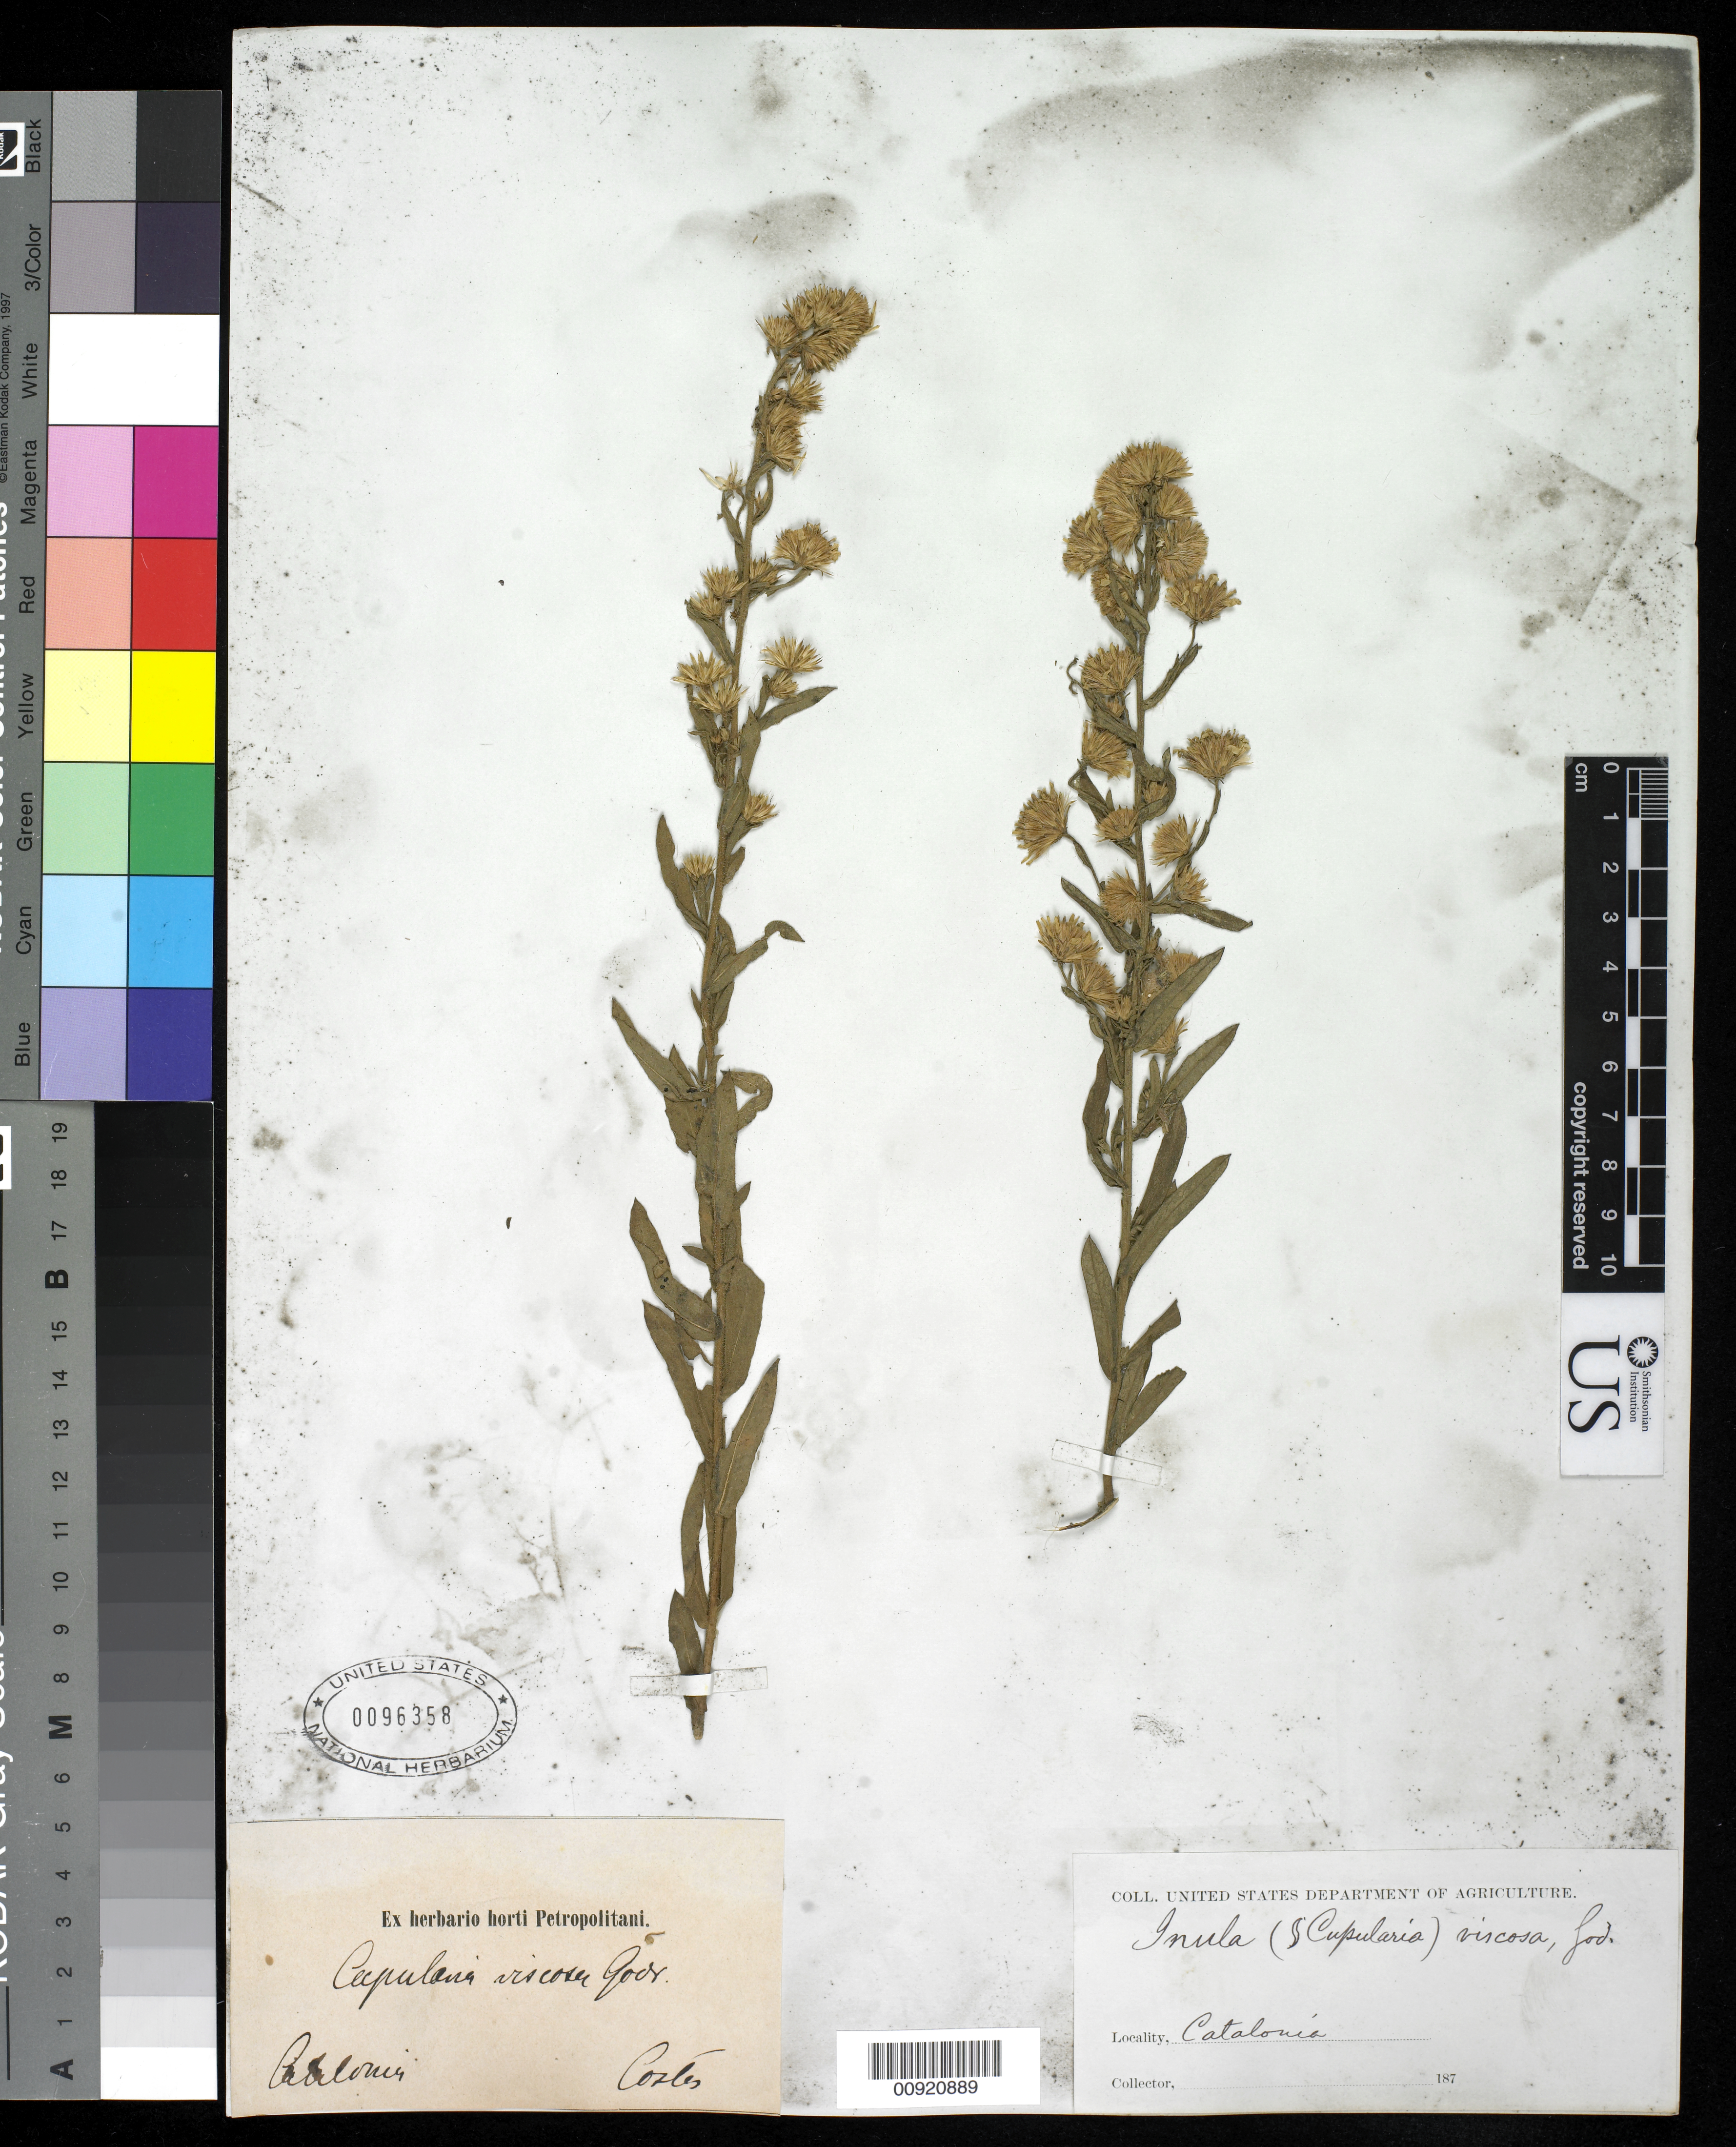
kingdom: Plantae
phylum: Tracheophyta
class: Magnoliopsida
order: Asterales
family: Asteraceae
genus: Pulicaria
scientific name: Pulicaria viscosa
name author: (L.) W.D.J. Koch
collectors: -. Costes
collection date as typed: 187-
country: Spain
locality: Catalonia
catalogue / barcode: US 96358